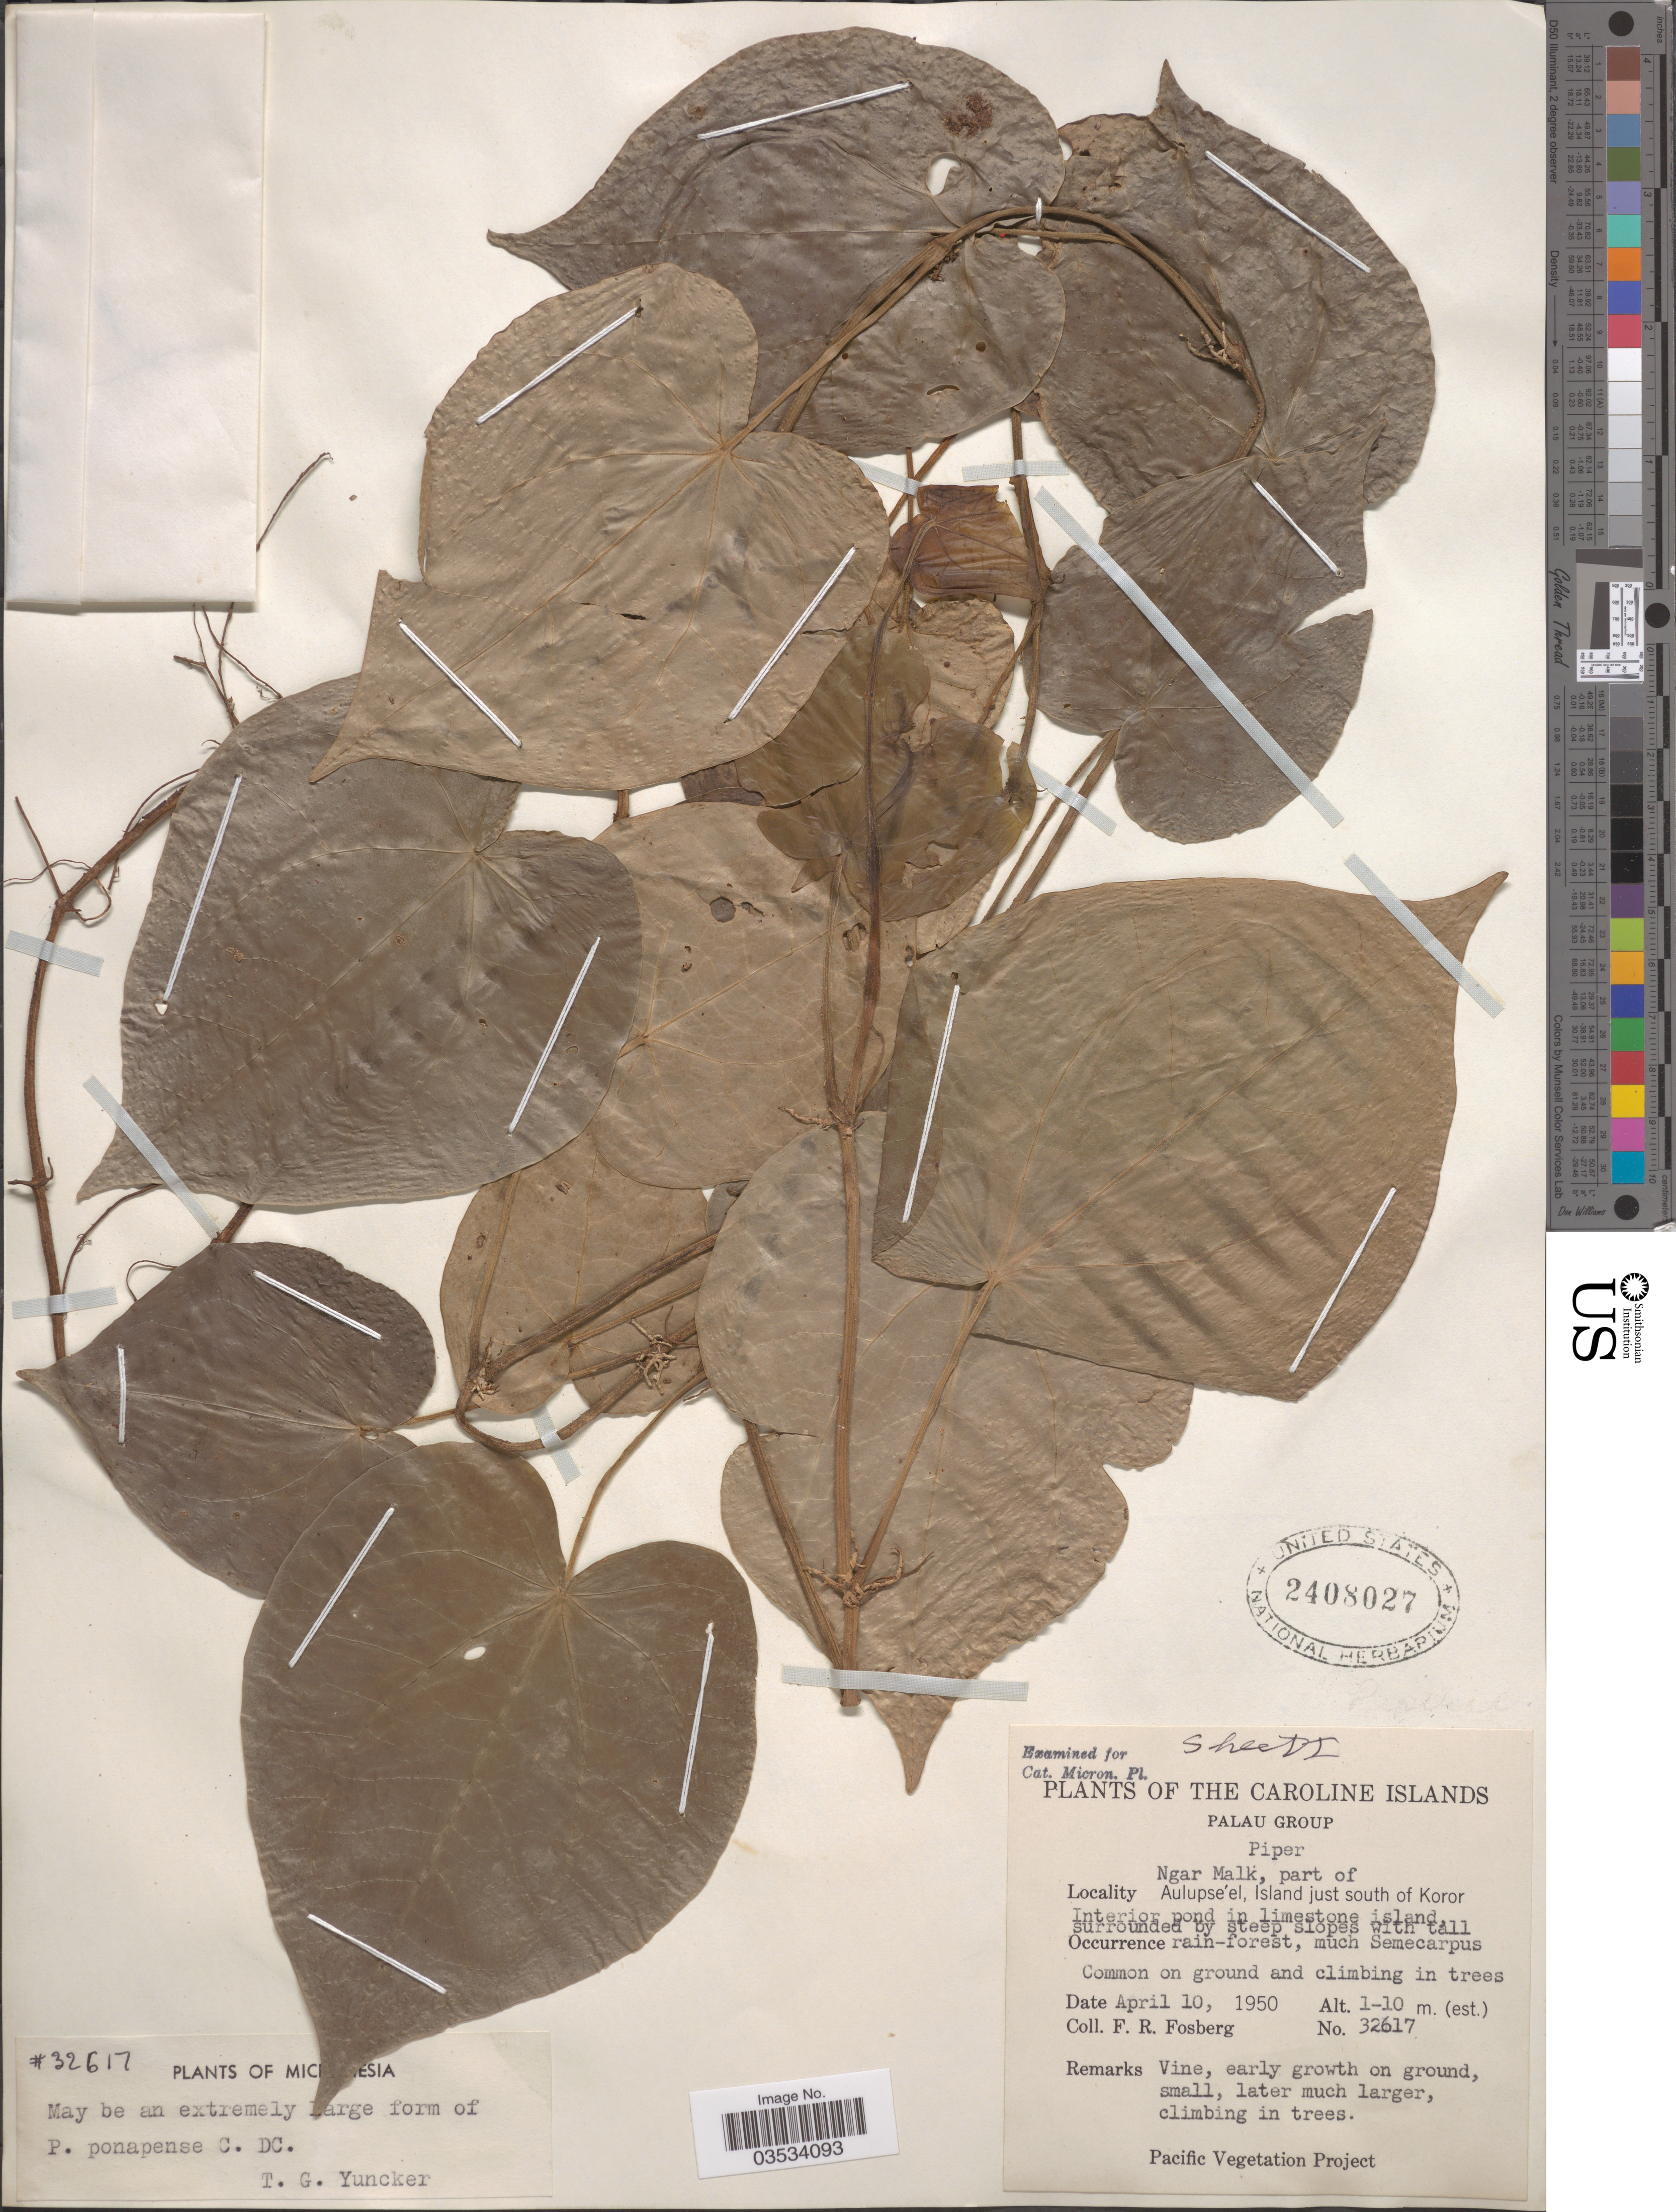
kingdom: Plantae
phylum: Tracheophyta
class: Magnoliopsida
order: Piperales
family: Piperaceae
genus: Piper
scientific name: Piper sp.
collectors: F. R. Fosberg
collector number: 32617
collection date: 1950-04-10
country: Palau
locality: Mic [illegible text]esia. The Caroline Islands. Palau Group. Ngar Malk, part of Aulupse'el, Island just south of Koror Interior pond in limestone island.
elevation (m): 1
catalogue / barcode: US 2408027